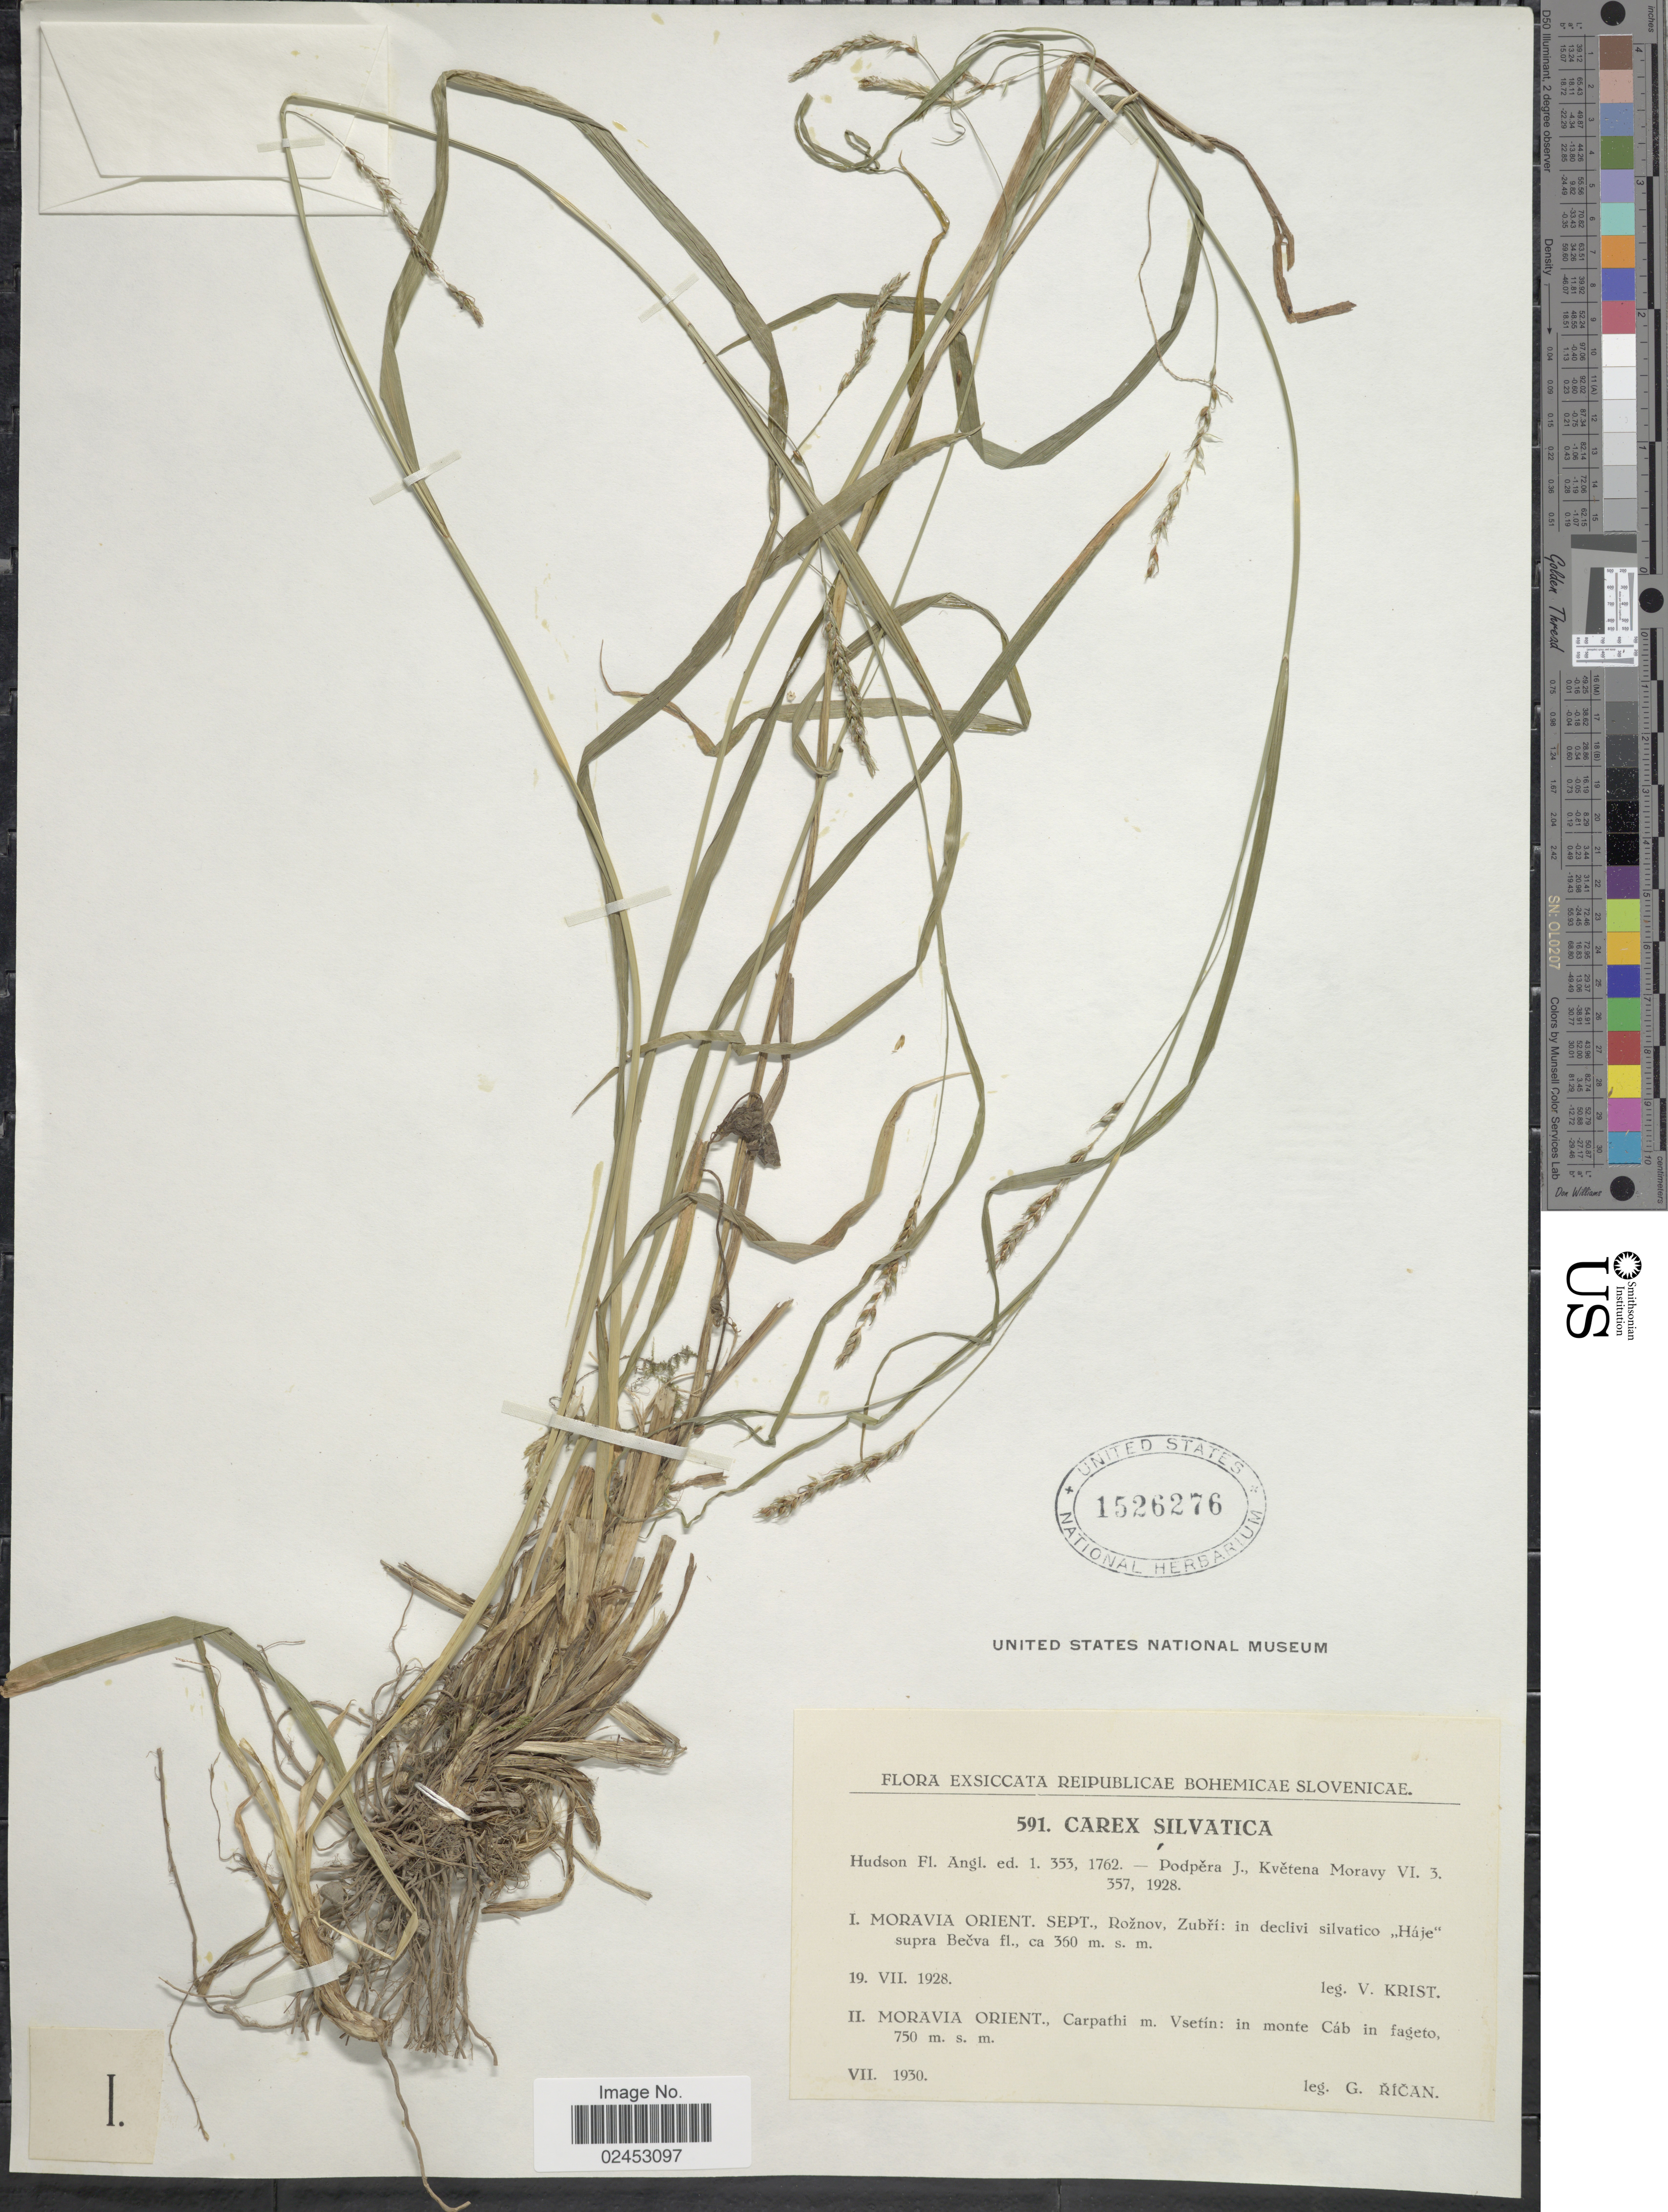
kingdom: Plantae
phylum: Tracheophyta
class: Liliopsida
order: Poales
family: Cyperaceae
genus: Carex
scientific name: Carex sylvatica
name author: Huds.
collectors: V. Krist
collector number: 591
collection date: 1928-07-19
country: Czechia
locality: Reipublicae Bohemicae Slovenicae, Moravia orient. sept., Roznov, Zubri: in declivi silvatico "Haje"supra Becva.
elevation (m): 360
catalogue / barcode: US 1526276